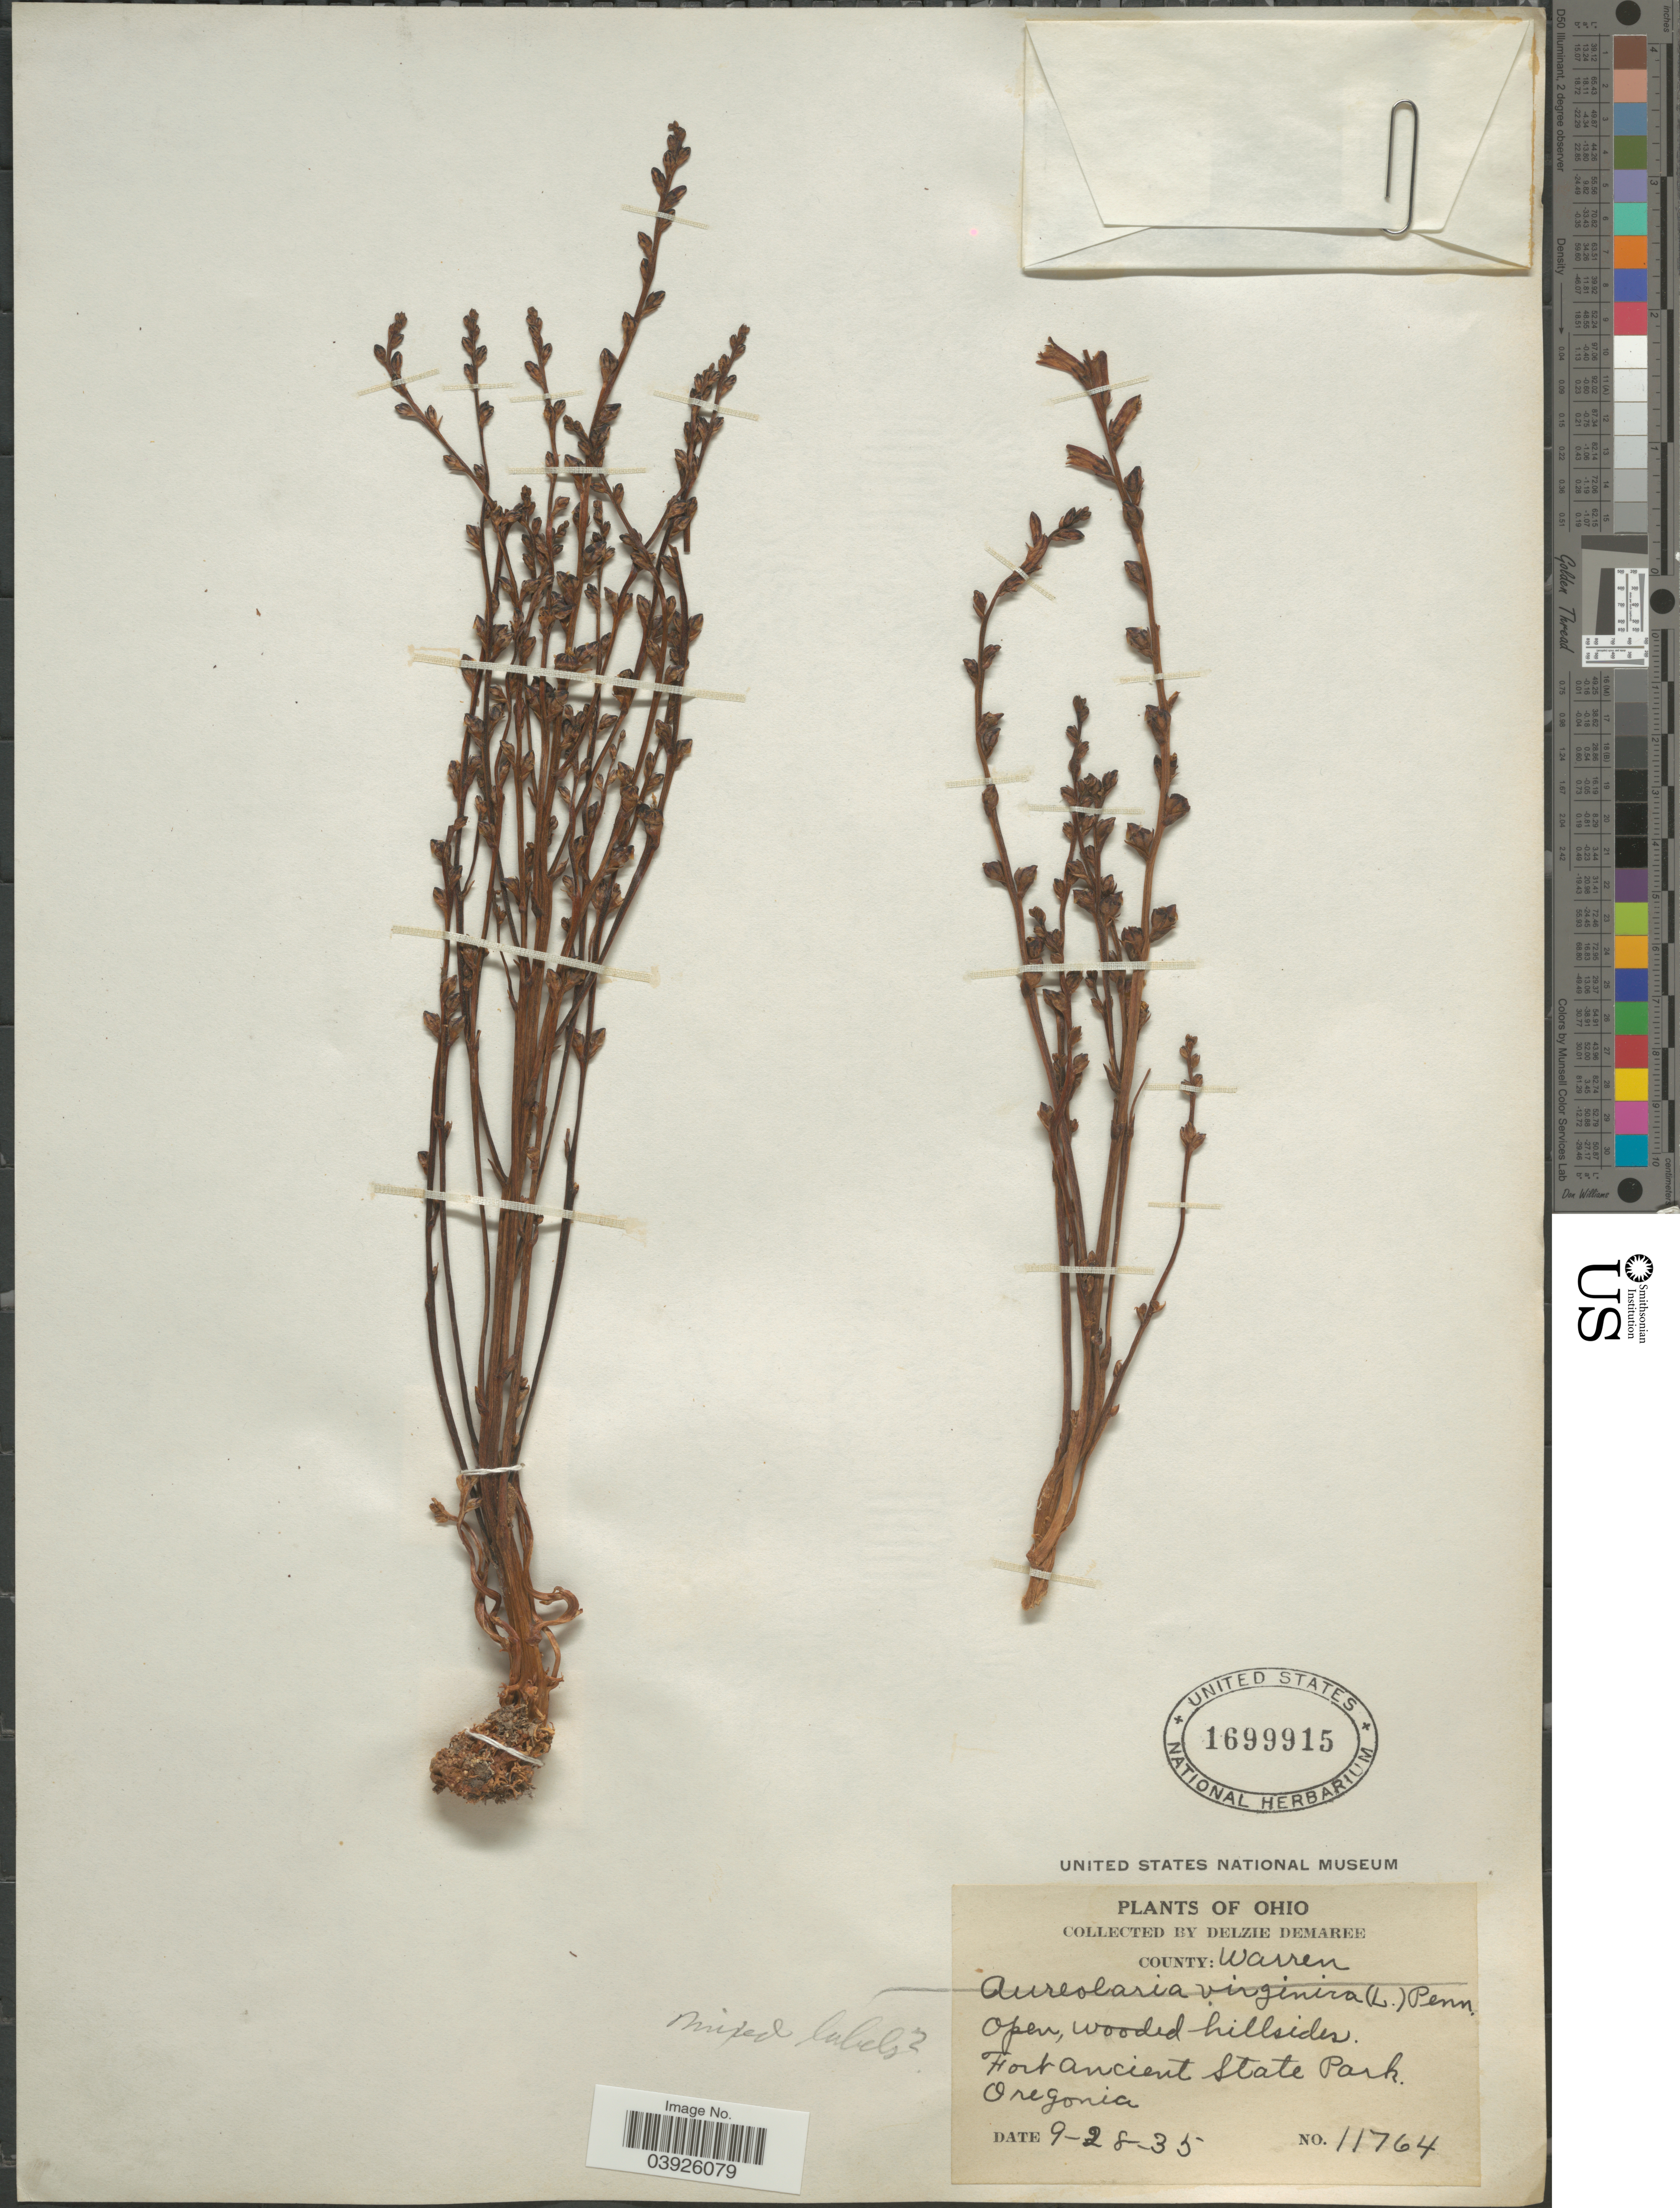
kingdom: Plantae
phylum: Tracheophyta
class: Magnoliopsida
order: Lamiales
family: Orobanchaceae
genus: Epifagus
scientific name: Epifagus virginiana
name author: (L.) W.P.C. Barton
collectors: D. Demaree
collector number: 11764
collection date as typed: Transcribed d/m/y: 28/9/35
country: United States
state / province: Ohio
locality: County: Warren. Fort Ancient State Park. Oregonia.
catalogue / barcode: US 1699915